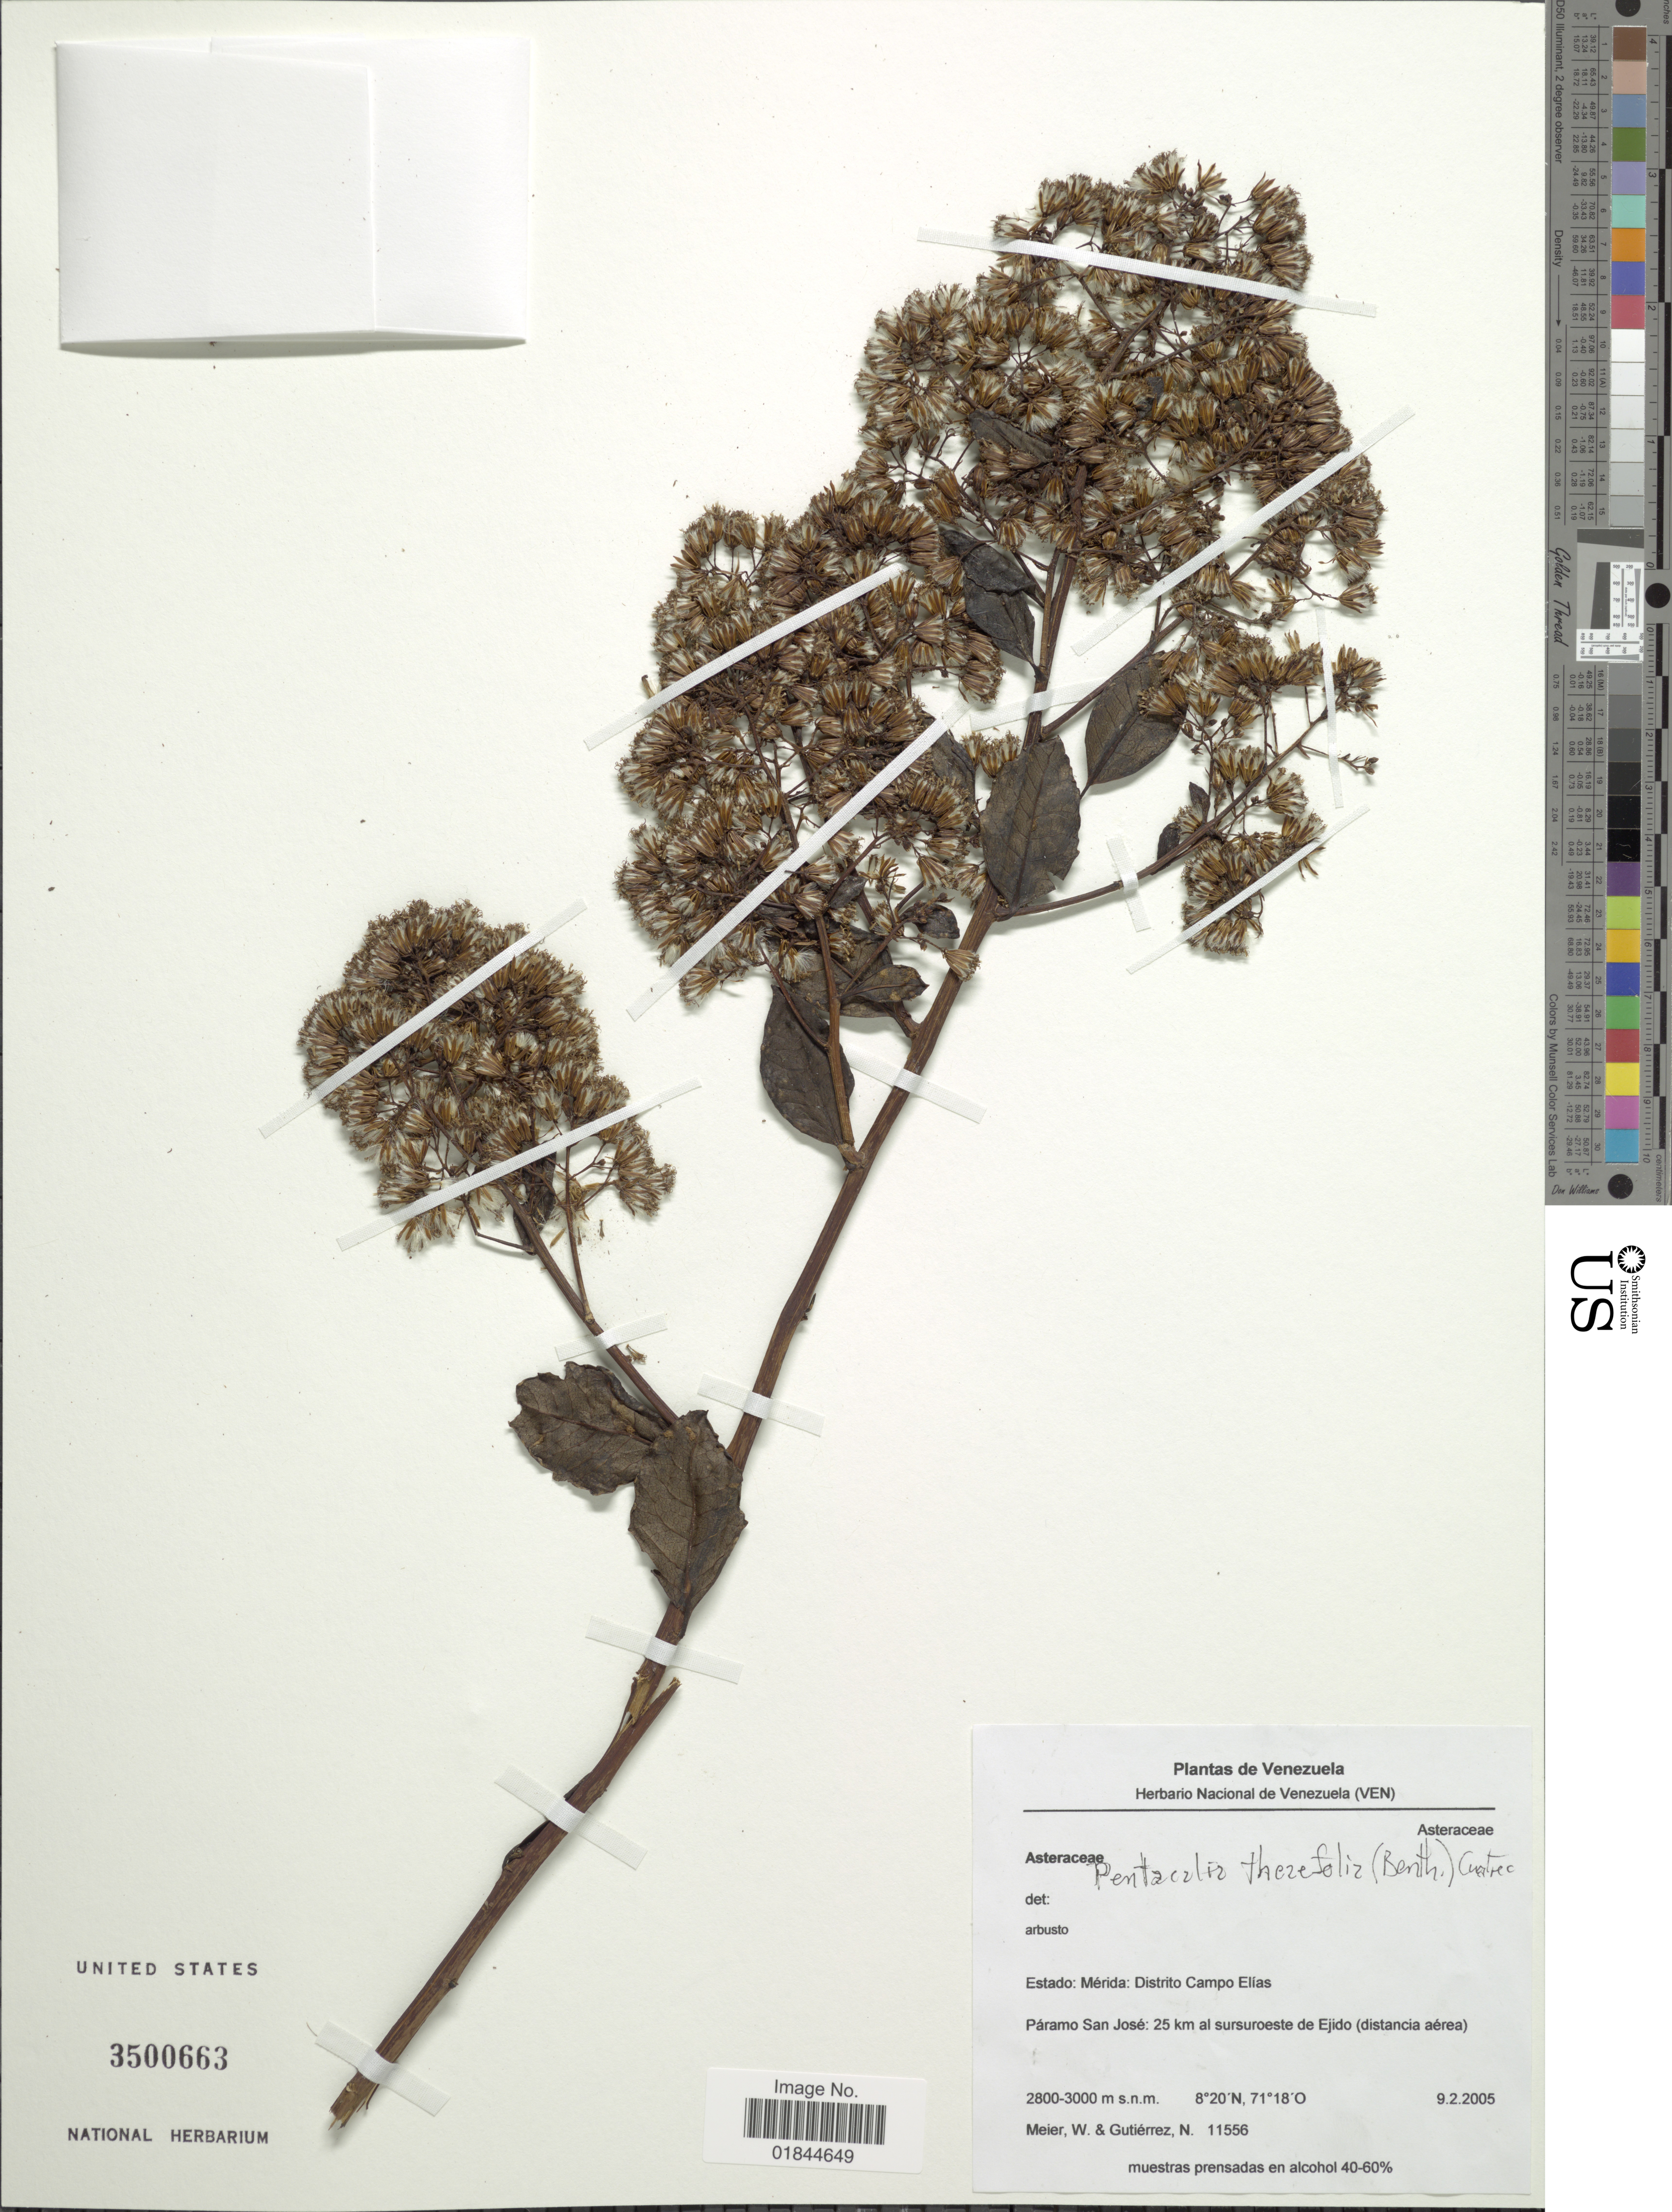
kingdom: Plantae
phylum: Tracheophyta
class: Magnoliopsida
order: Asterales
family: Asteraceae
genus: Pentacalia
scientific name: Pentacalia theifolia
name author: (Benth.) Cuatrec.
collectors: W. Meier & N. Gutierrez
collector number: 11556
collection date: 2005-02-09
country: Venezuela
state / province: Mérida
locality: Distrito Campo Elias, Paramo San Jose, 25 km al sursuroeste de Ejido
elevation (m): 2800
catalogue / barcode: US 3500663